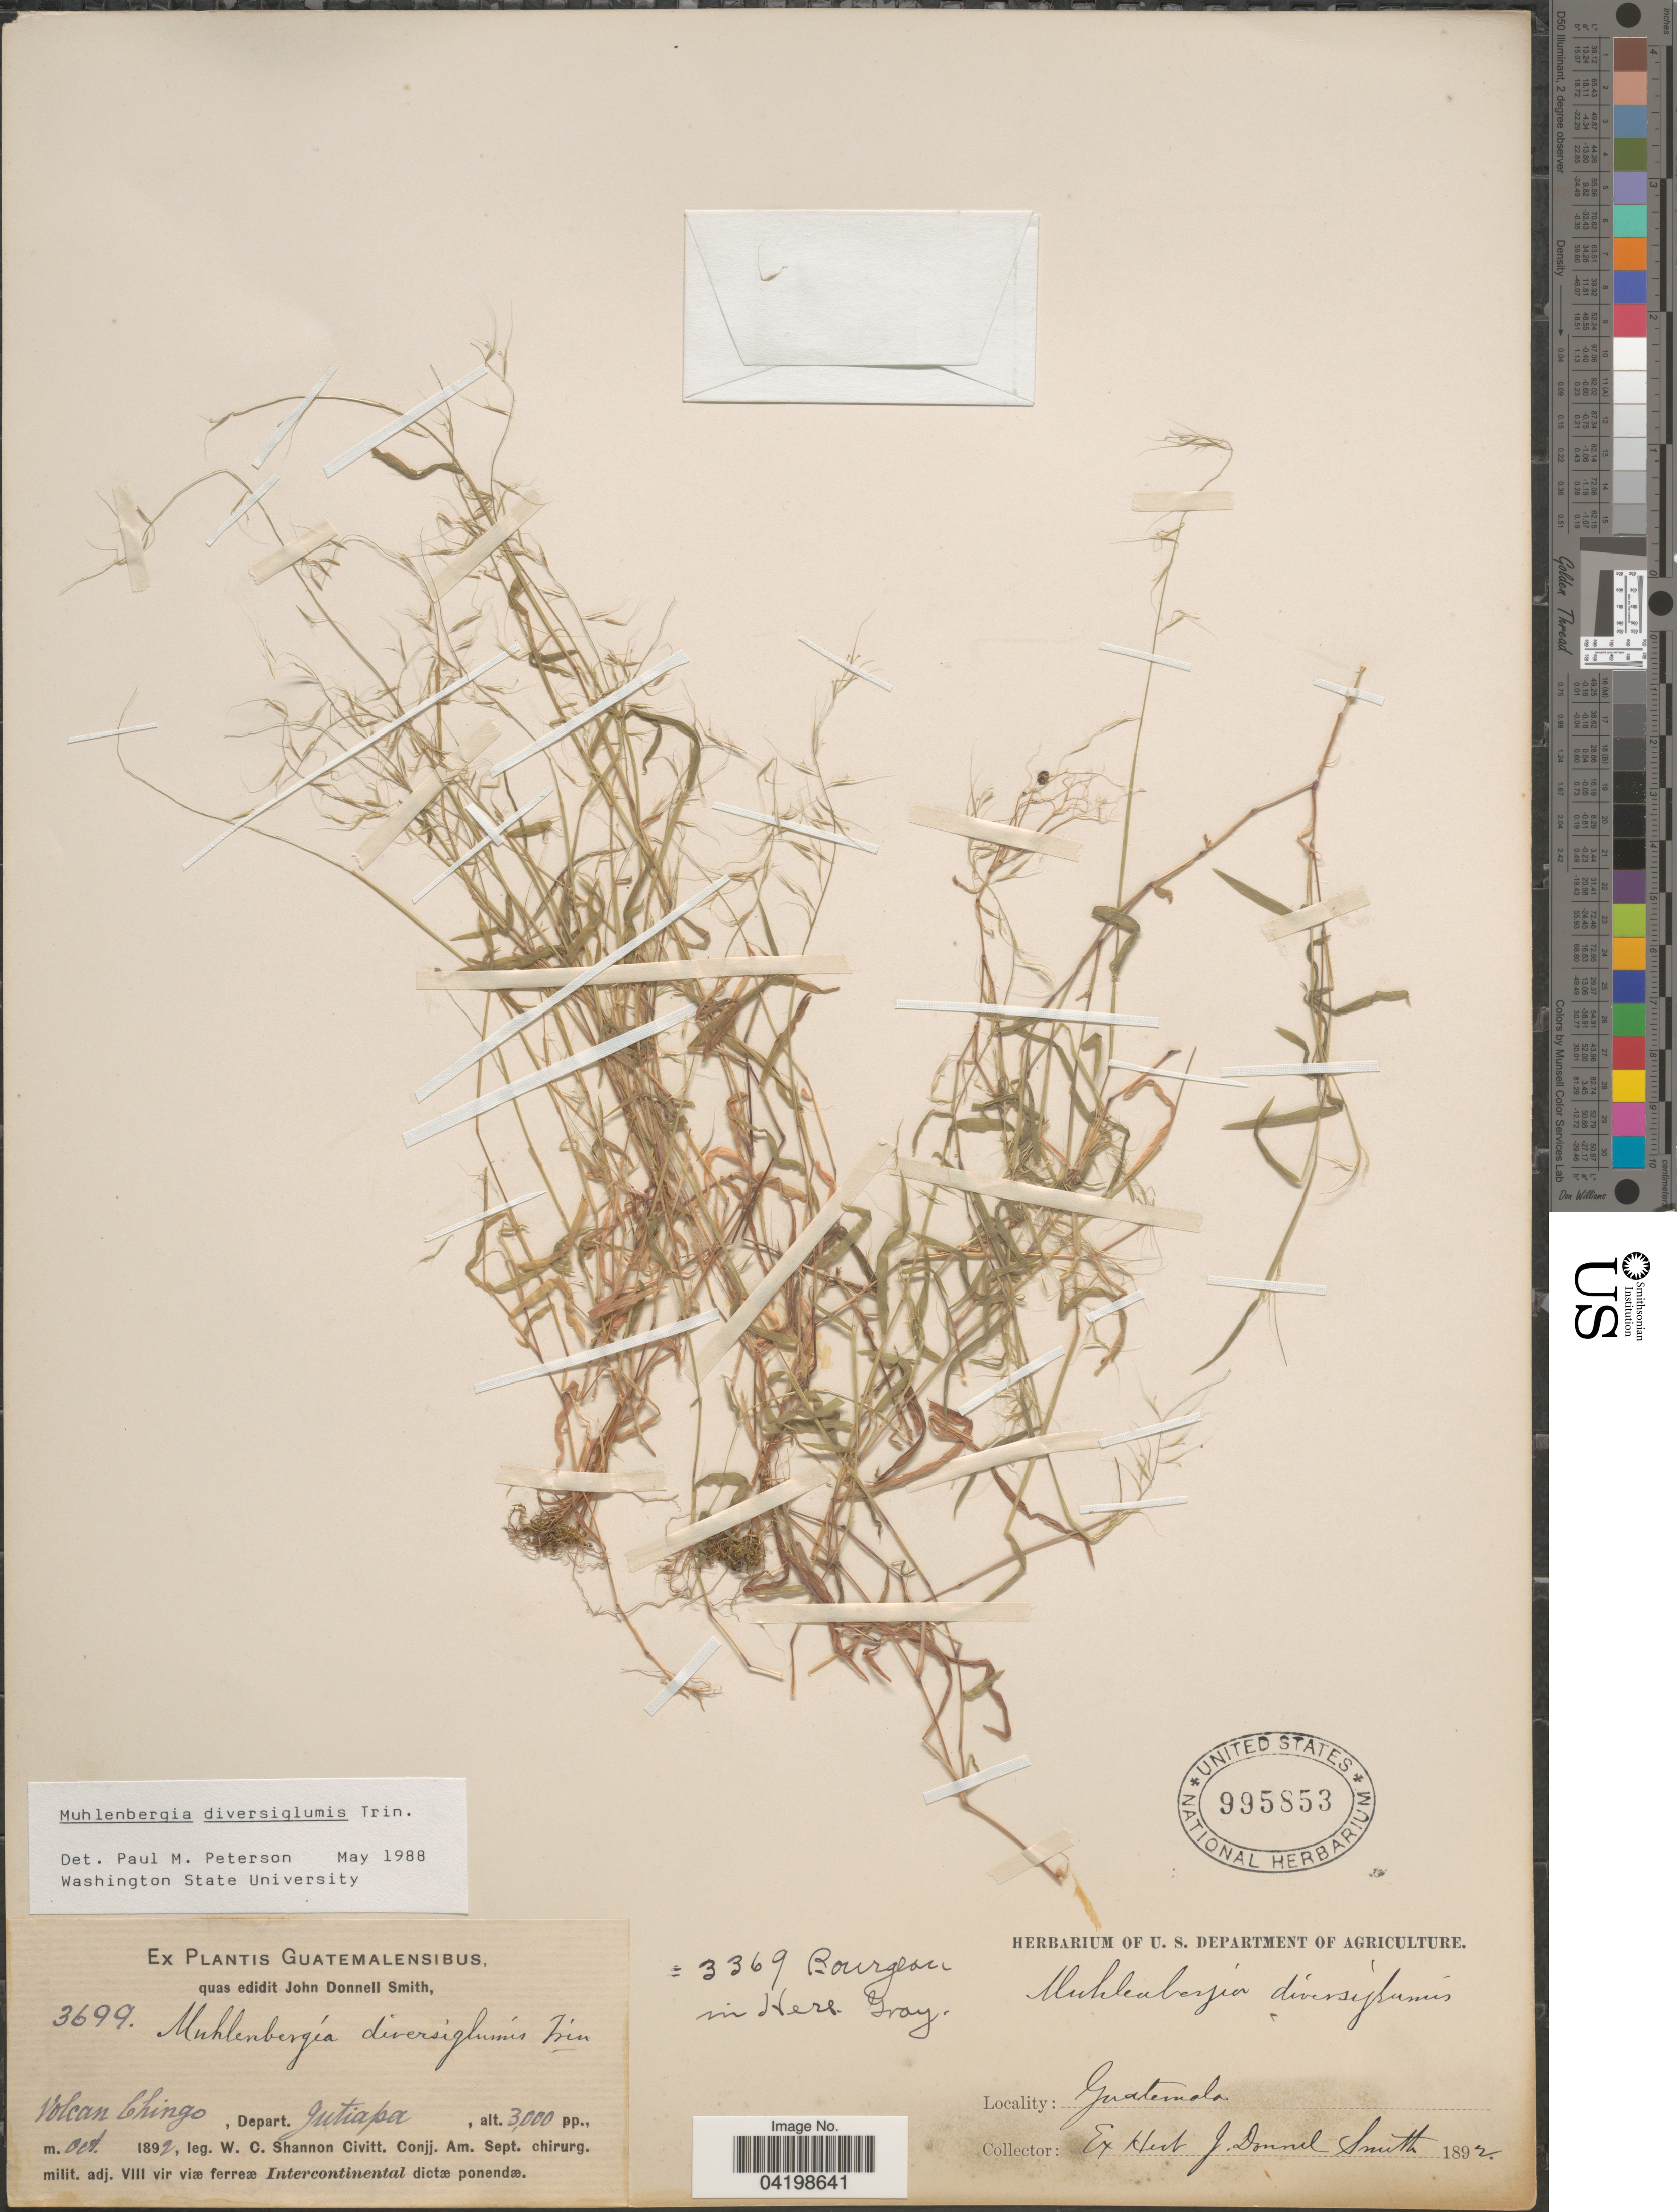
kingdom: Plantae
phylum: Tracheophyta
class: Liliopsida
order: Poales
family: Poaceae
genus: Muhlenbergia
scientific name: Muhlenbergia diversiglumis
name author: Trin.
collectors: W. C. Shannon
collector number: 3699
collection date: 1892-10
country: Guatemala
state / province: Jutiapa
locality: Volcan Chingo, Depart. Jutiapa.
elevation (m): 914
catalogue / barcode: US 995853